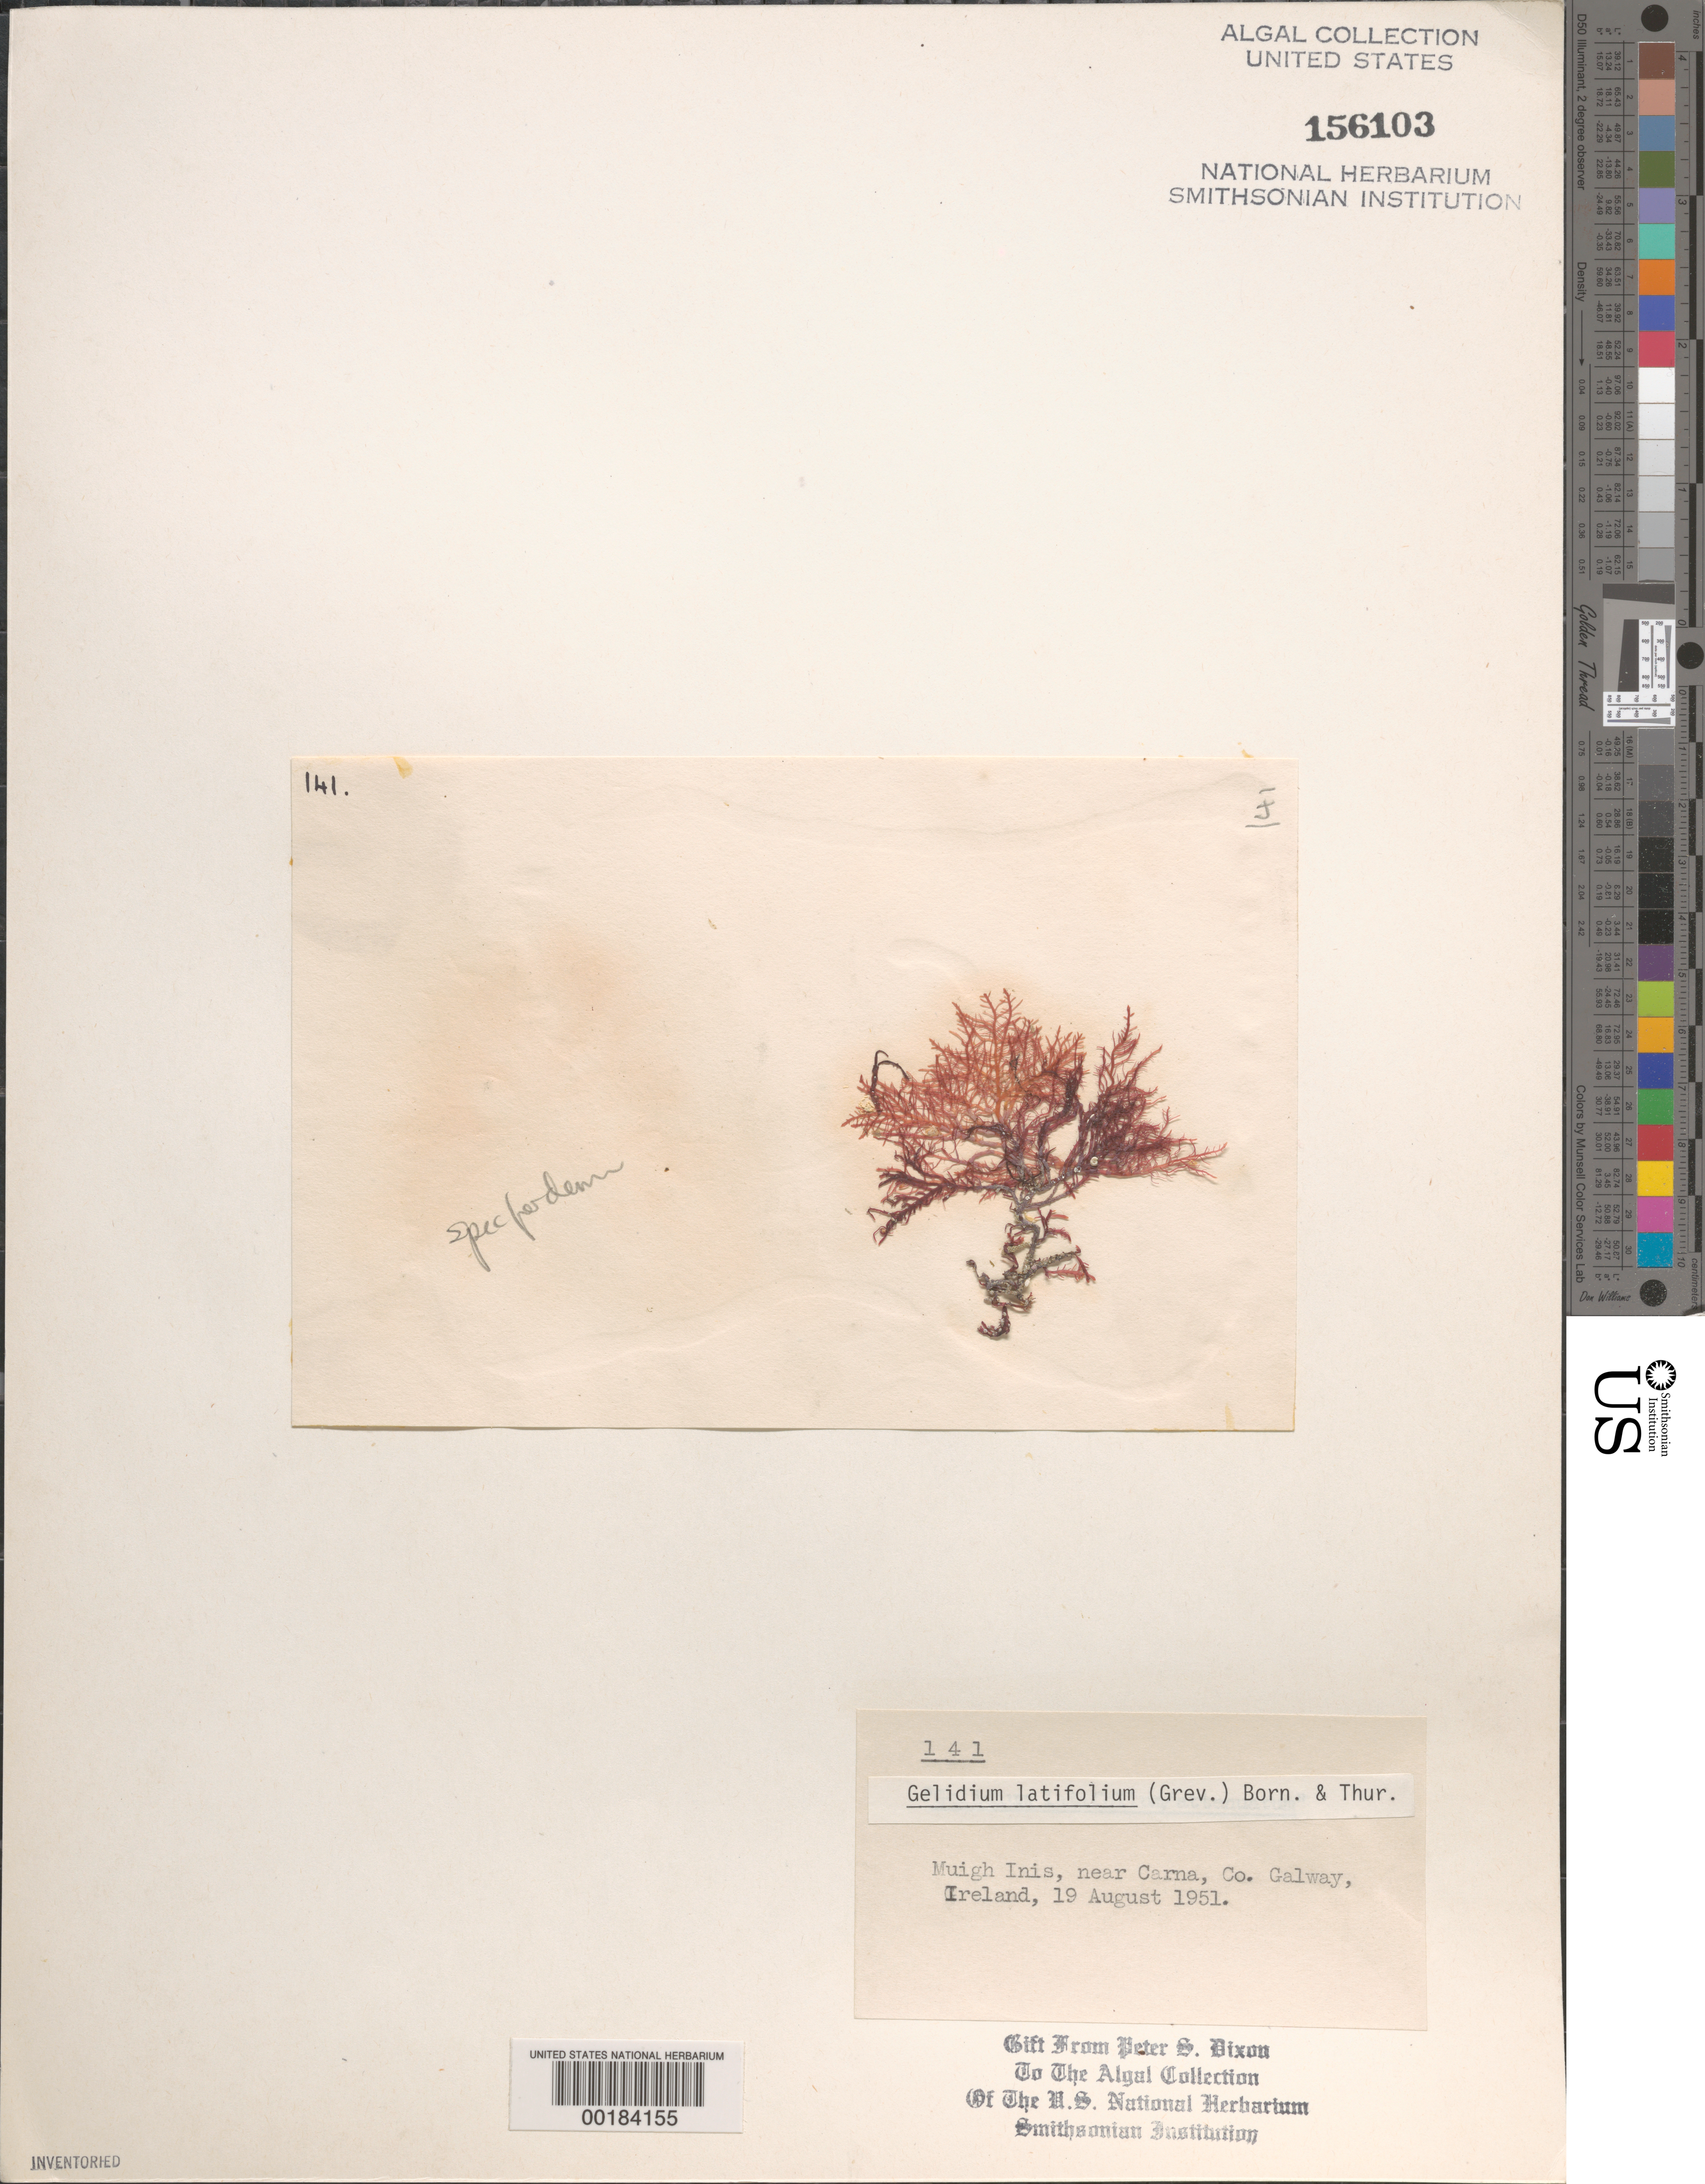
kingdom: Plantae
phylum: Rhodophyta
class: Florideophyceae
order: Gelidiales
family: Gelidiaceae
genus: Gelidium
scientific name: Gelidium spinosum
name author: (S.G. Gmel.) P.C. Silva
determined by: Algae name updating Project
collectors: P. S. Dixon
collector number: PSD 141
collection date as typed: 19 Aug 1951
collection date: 1951-08-19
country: Ireland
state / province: Connaught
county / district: Galway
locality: Muigh Inis, near Carna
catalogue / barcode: US 156103